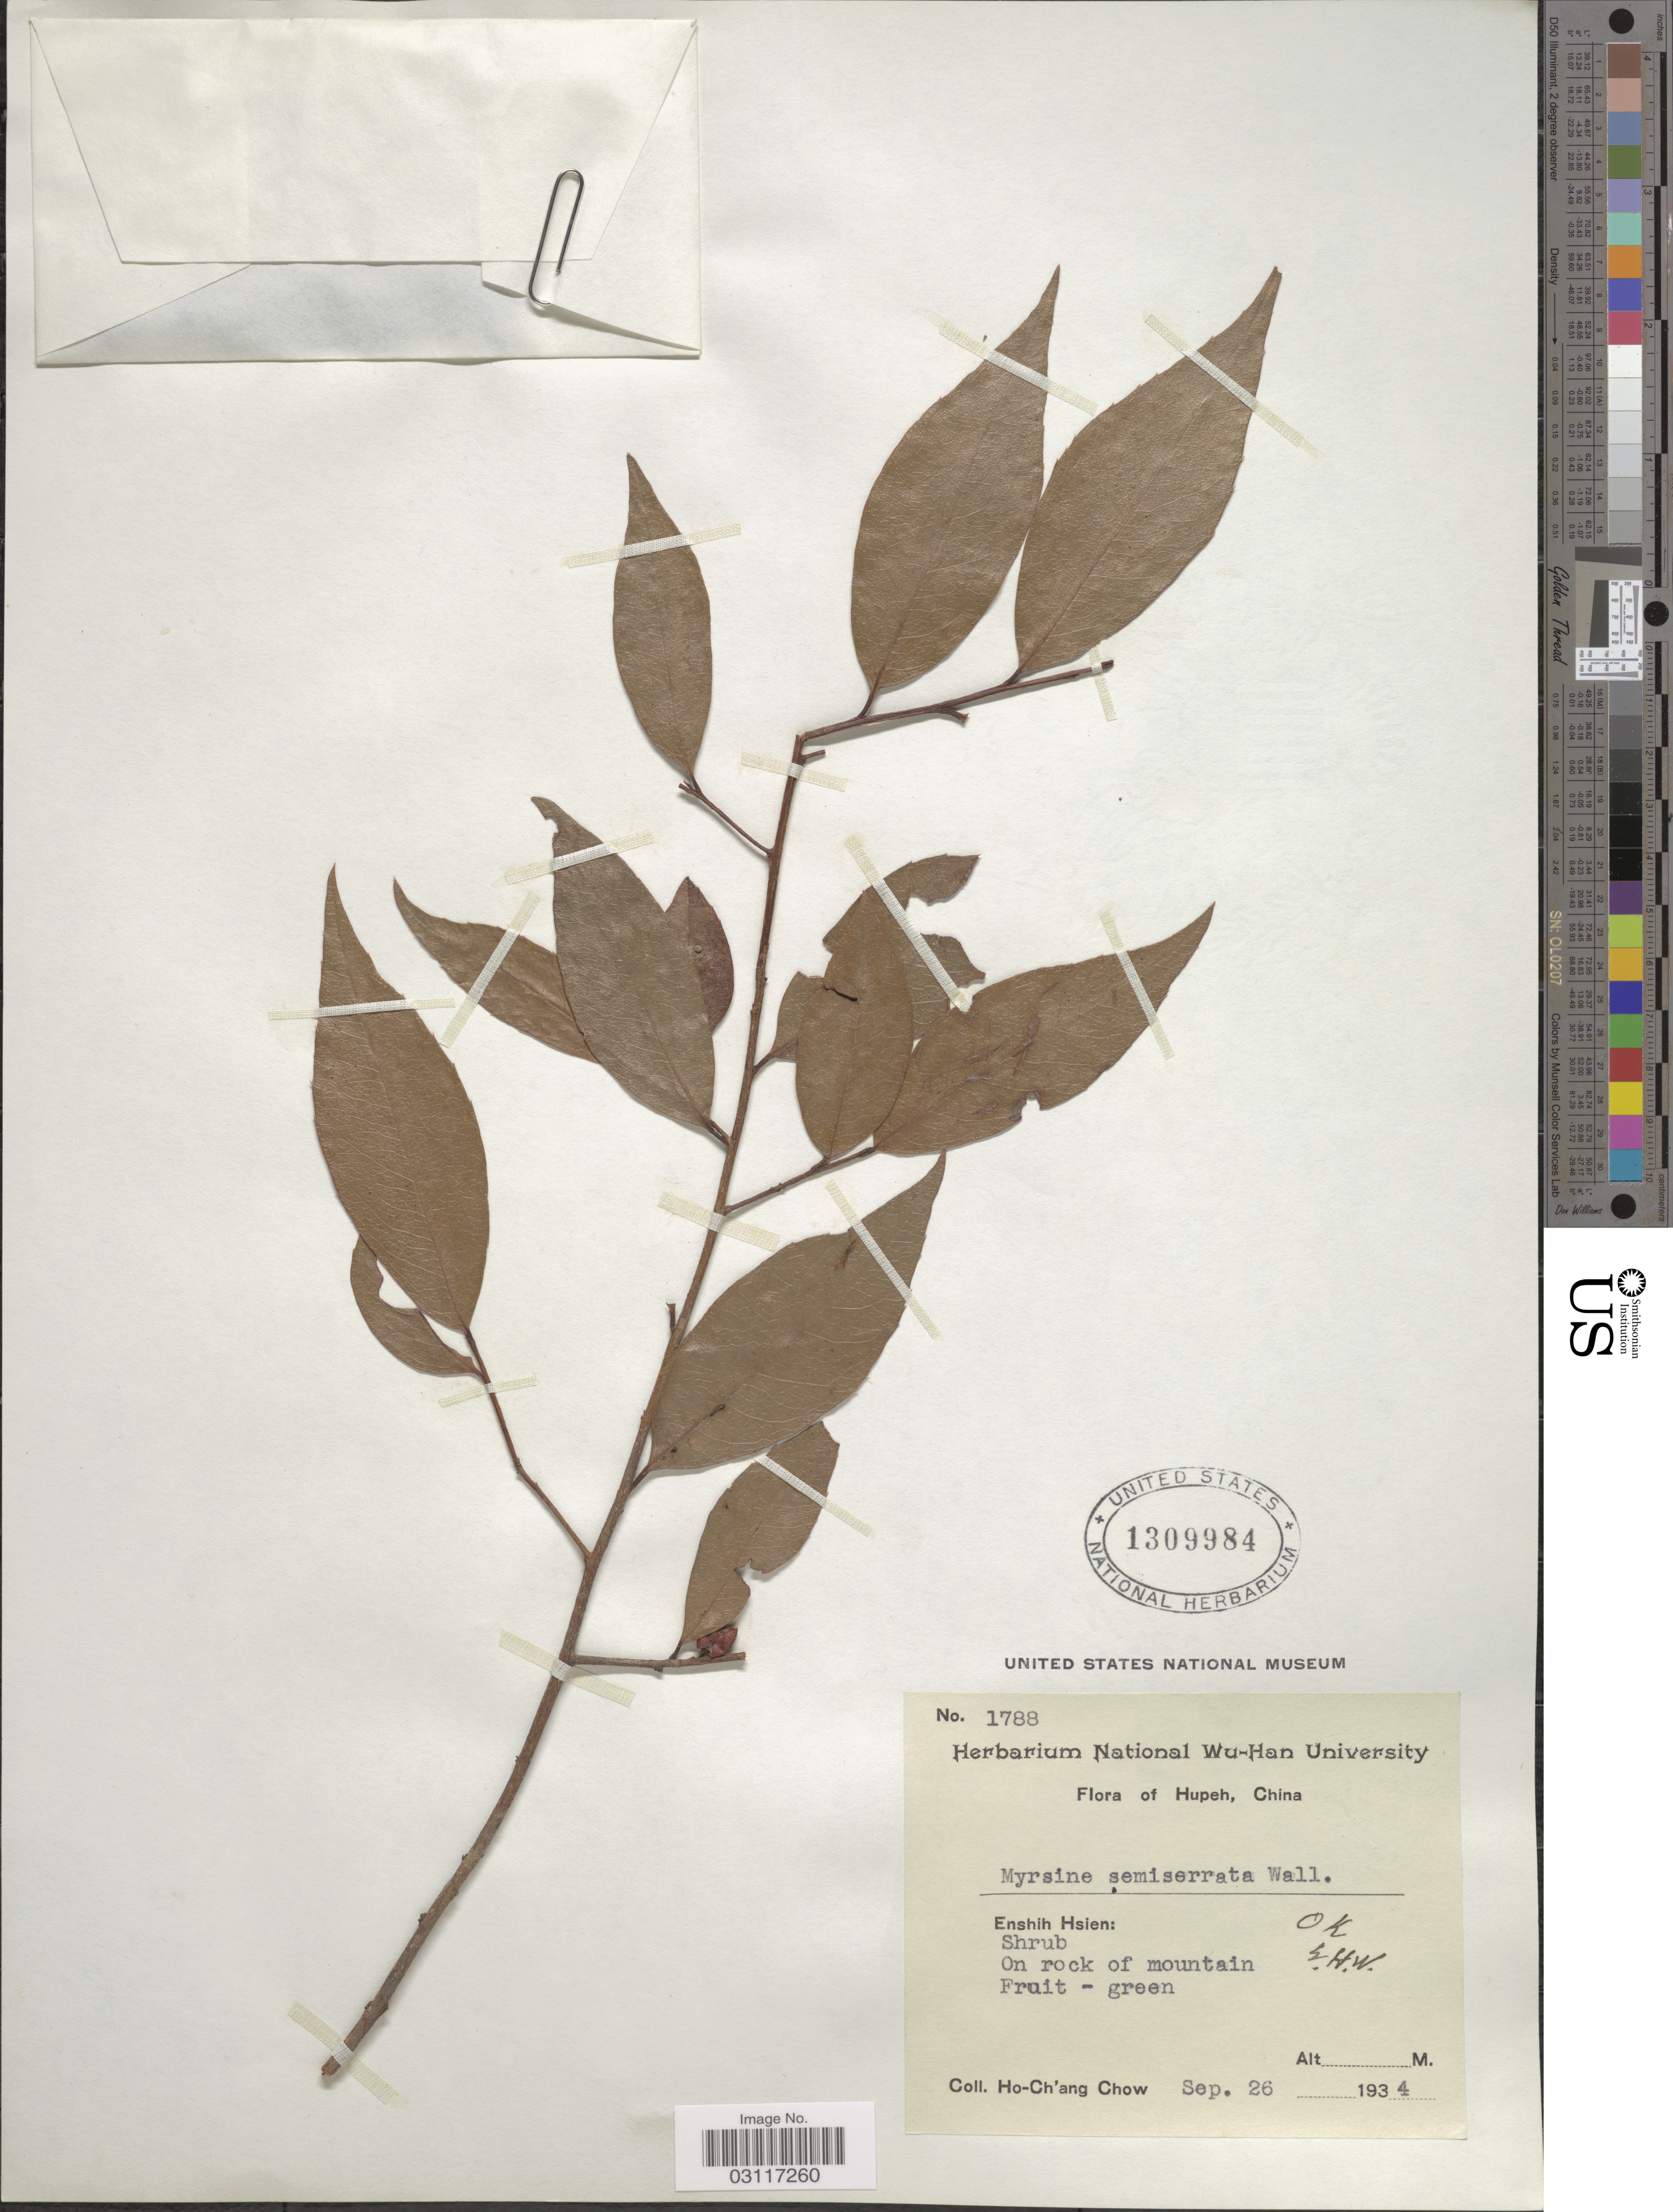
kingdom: Plantae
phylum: Tracheophyta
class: Magnoliopsida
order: Ericales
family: Primulaceae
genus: Myrsine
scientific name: Myrsine semiserrata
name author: Wall.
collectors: H. Chow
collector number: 1788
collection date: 1934-09-26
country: China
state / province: Hubei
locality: Hupeh. Enshih Hsien: On rock of mountain.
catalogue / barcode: US 1309984